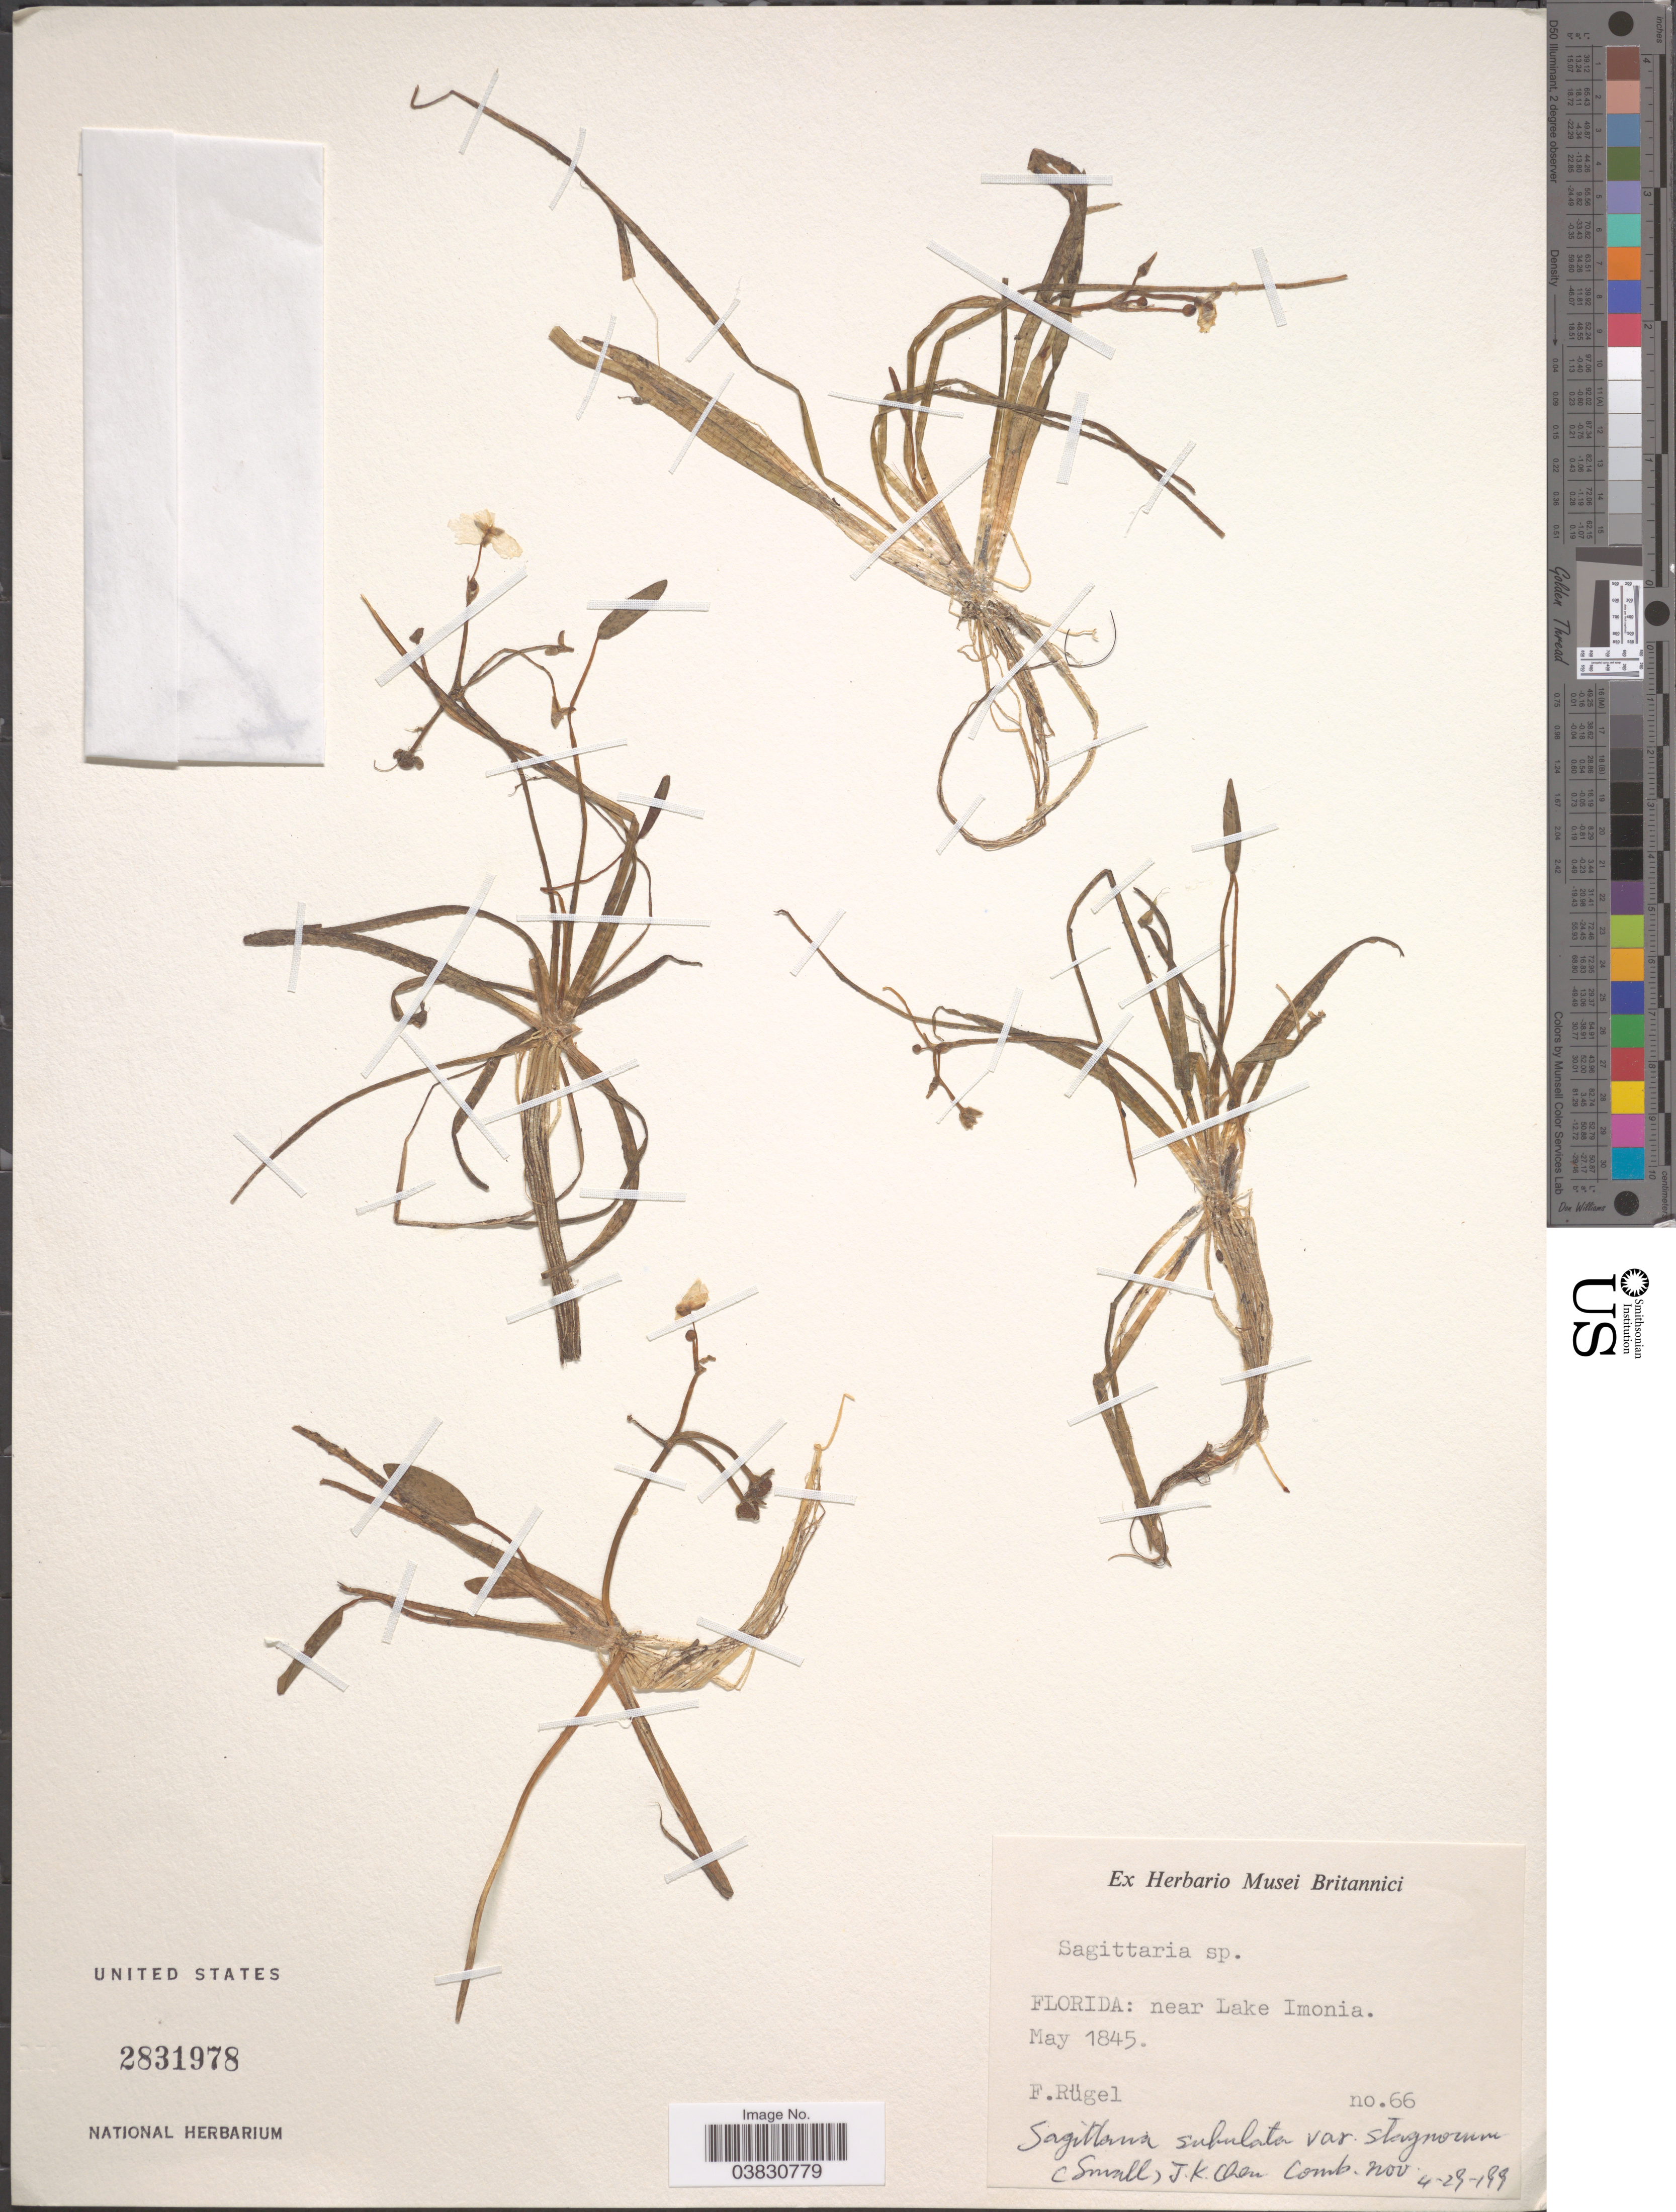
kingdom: Plantae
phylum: Tracheophyta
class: Liliopsida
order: Alismatales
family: Alismataceae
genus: Sagittaria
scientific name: Sagittaria subulata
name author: (L.) Buchenau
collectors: F. Rugel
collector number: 66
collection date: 1845-05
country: United States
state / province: Florida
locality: Near Lake Imonia.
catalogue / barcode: US 2831978